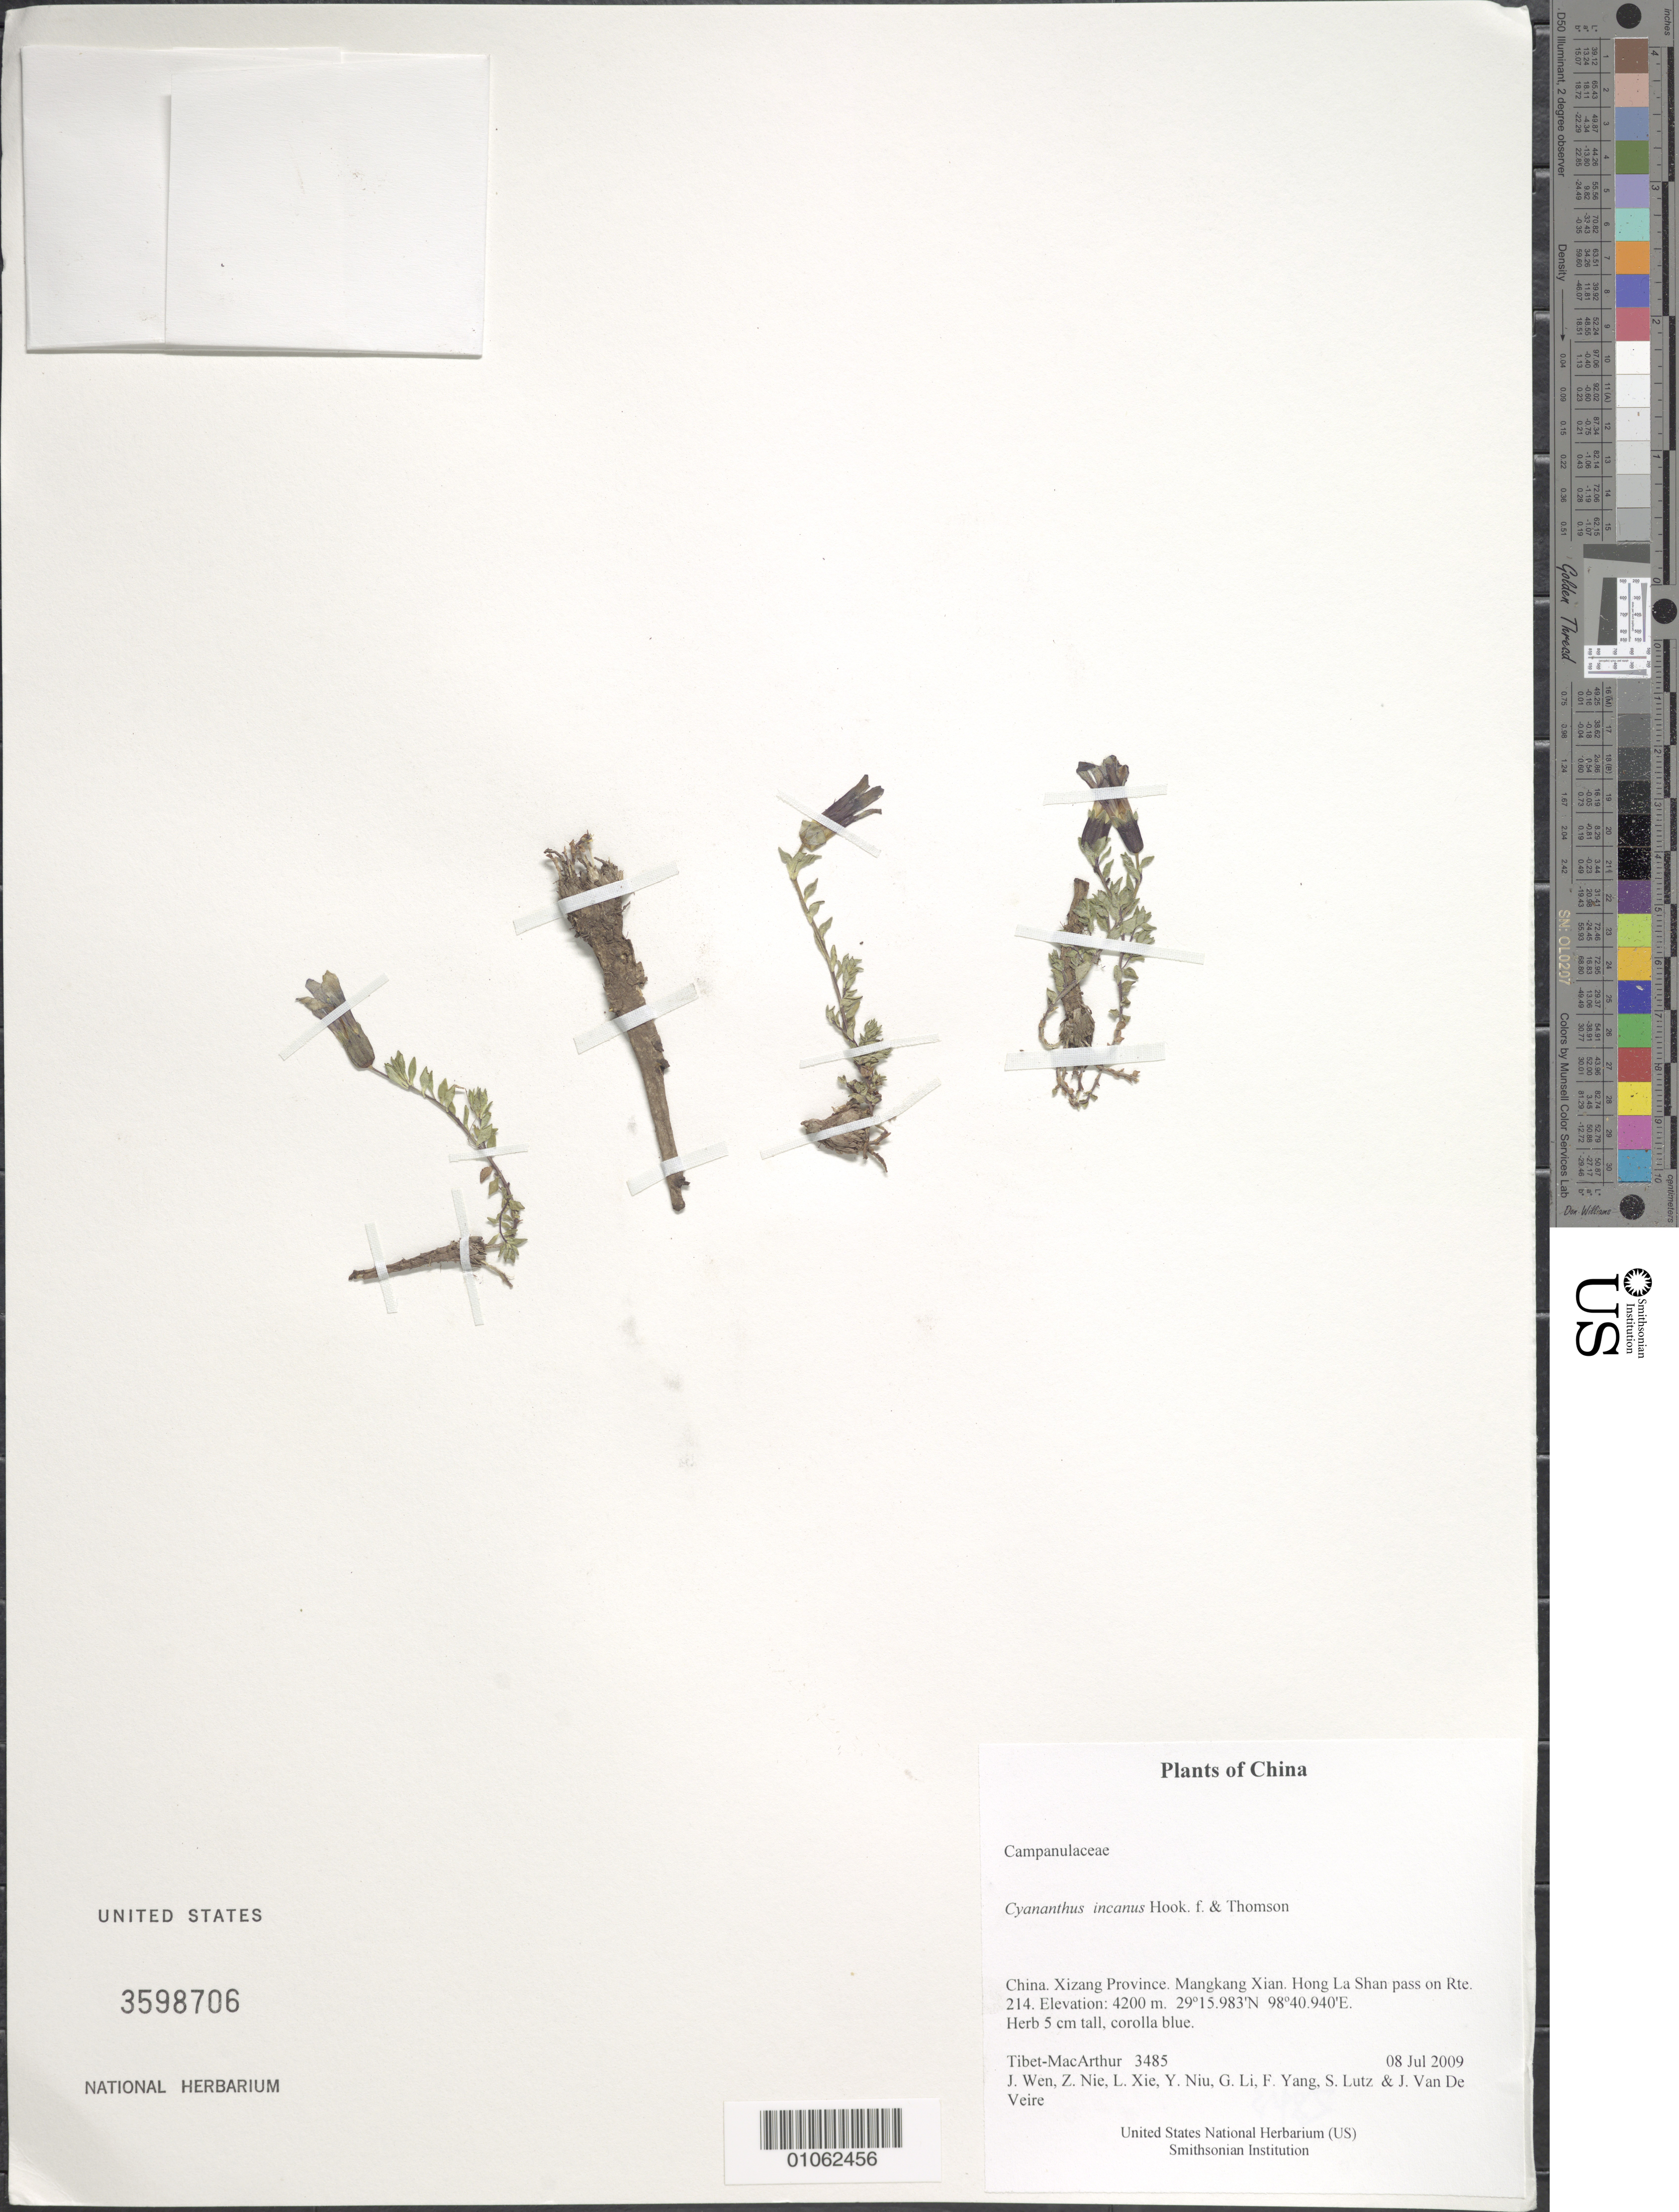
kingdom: Plantae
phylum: Tracheophyta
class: Magnoliopsida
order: Asterales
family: Campanulaceae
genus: Cyananthus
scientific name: Cyananthus incanus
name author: Hook. f. & Thomson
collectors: Tibet-MacArthur, J. Wen, Z. Nie, L. Xie, Y. Niu, G. Li, F. Yang, S. Lutz & J. Van De Veire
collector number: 3485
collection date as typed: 08 Jul 2009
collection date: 2009-07-08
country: China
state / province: Xizang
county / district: Mangkang Xian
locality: Hong La Shan pass on Rte. 214.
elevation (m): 4200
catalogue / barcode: US 3598706